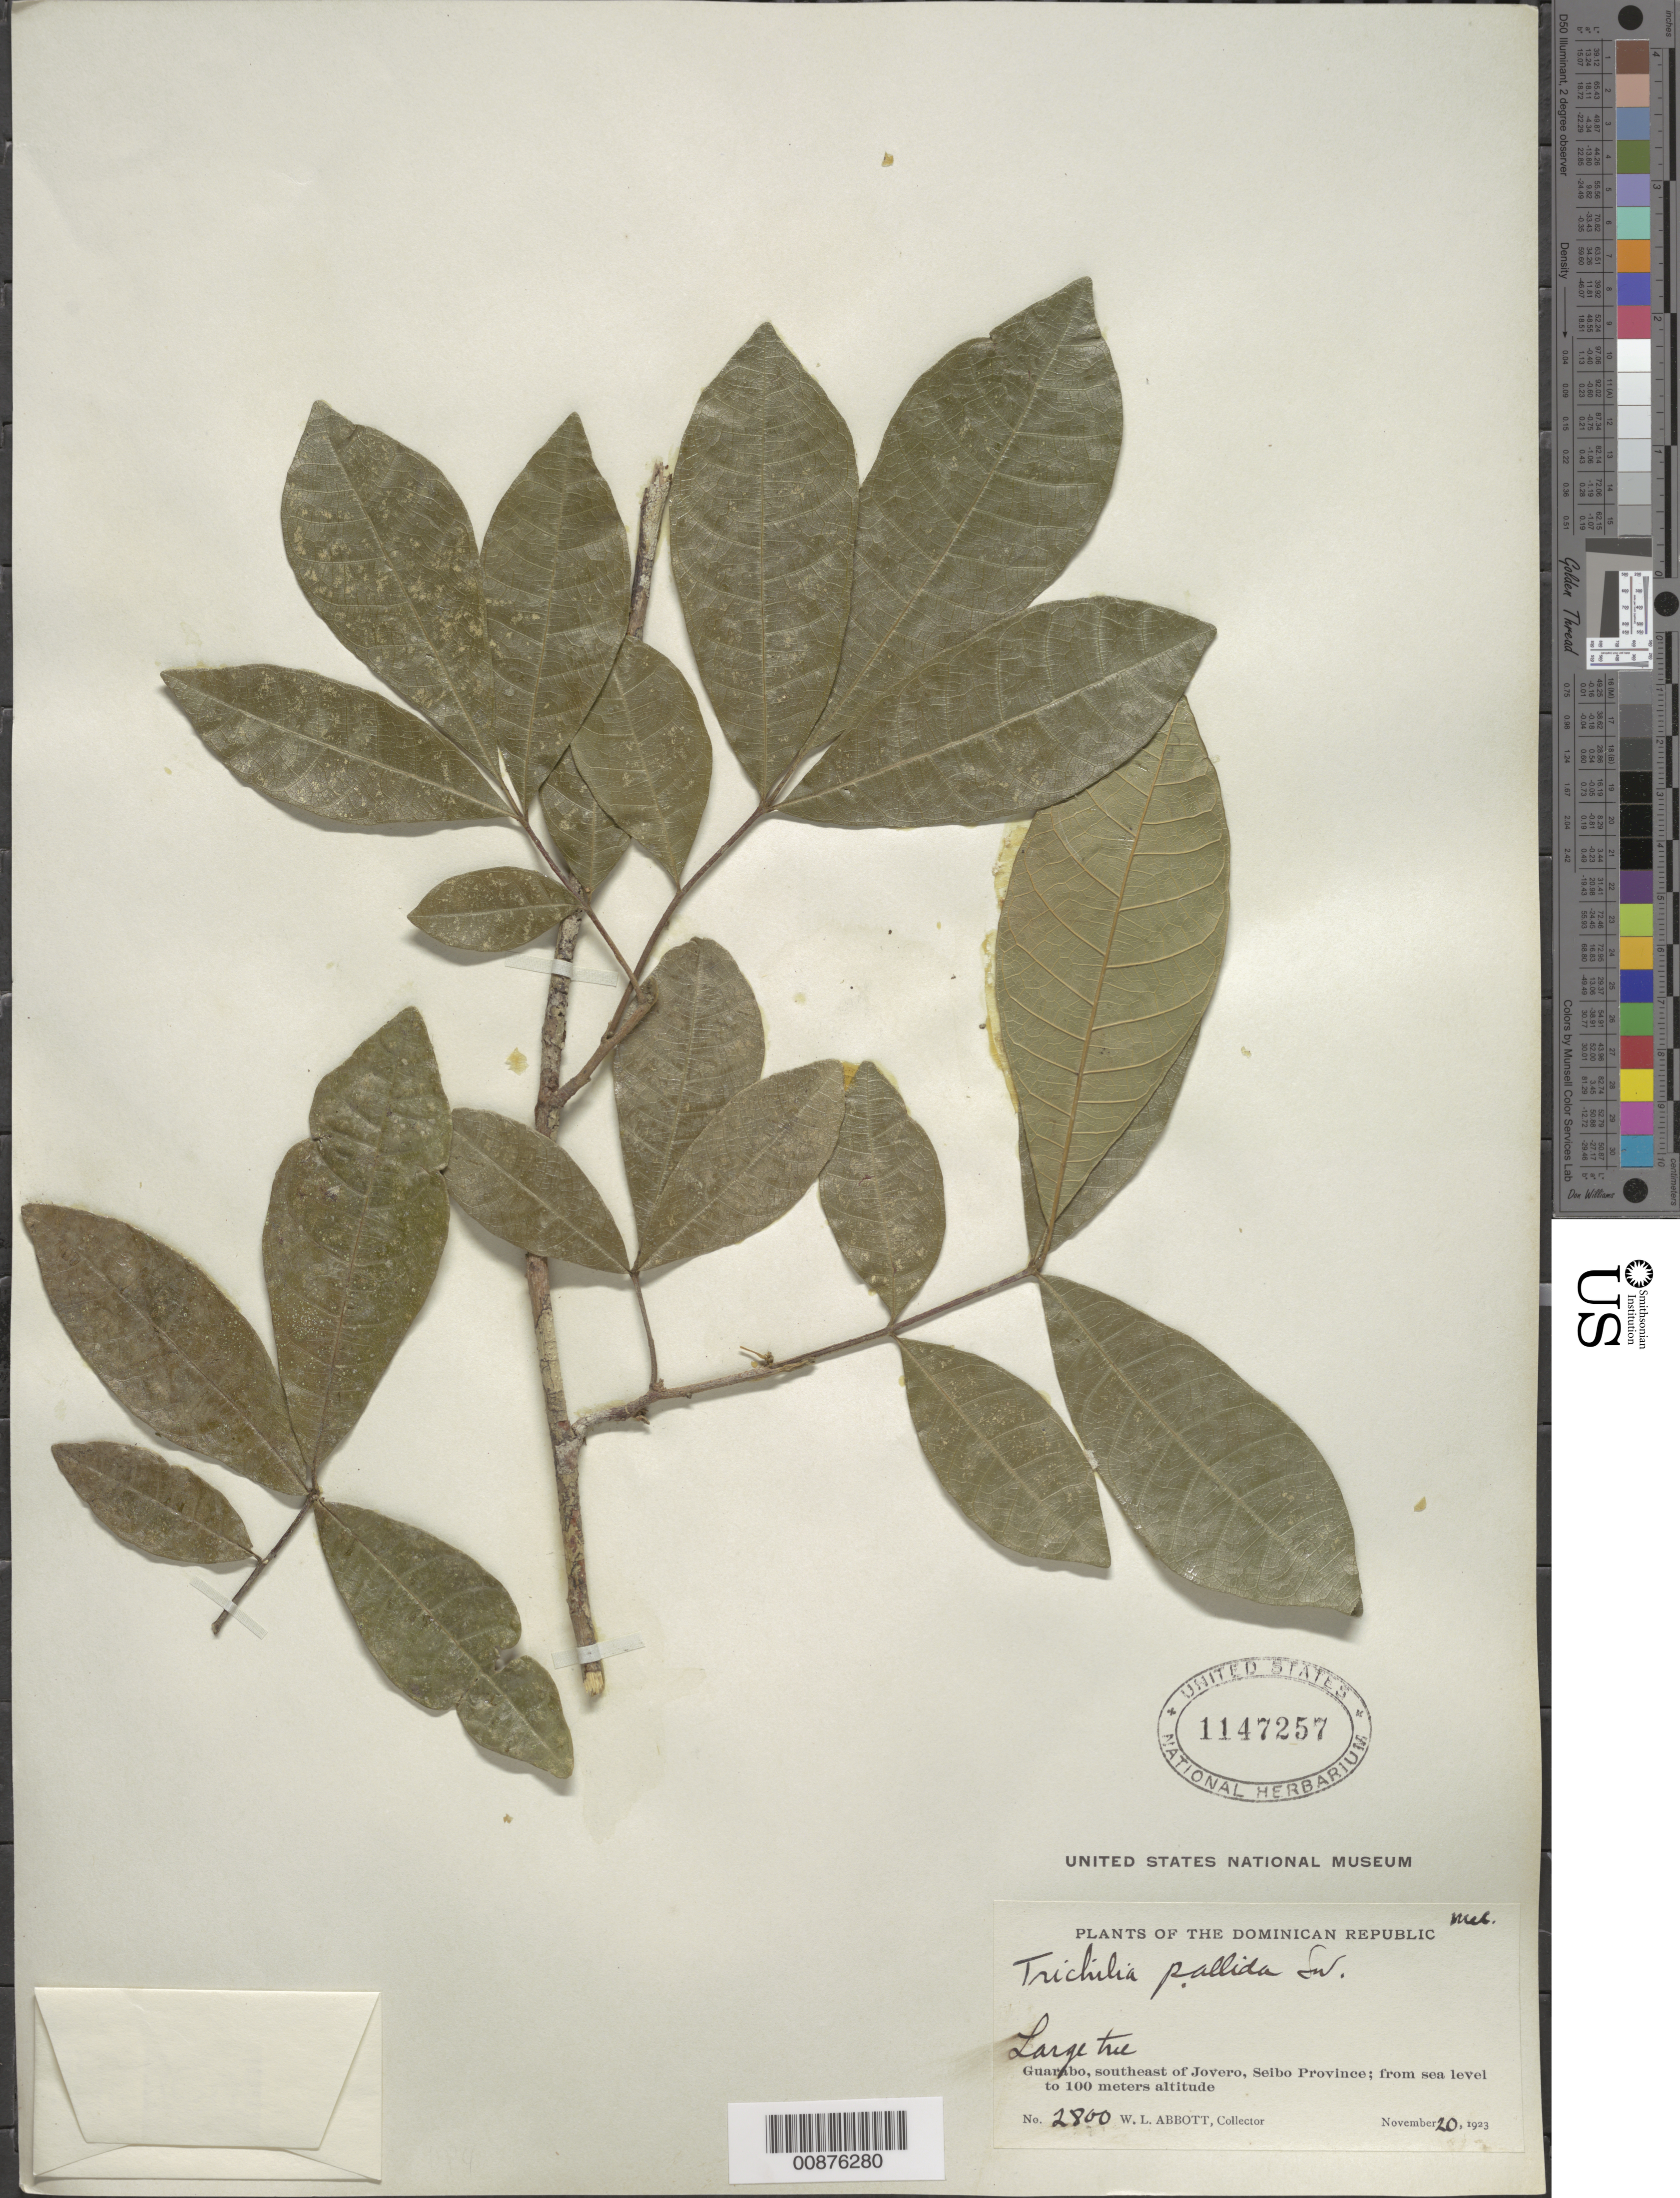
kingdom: Plantae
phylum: Tracheophyta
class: Magnoliopsida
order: Sapindales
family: Meliaceae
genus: Trichilia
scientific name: Trichilia pallida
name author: Sw.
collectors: W. L. Abbott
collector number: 2800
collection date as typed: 20 Nov 1923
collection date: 1923-11-20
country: Dominican Republic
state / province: El Seibo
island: Hispaniola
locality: Guarabo, SE of Jovero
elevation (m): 0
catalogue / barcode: US 1147257